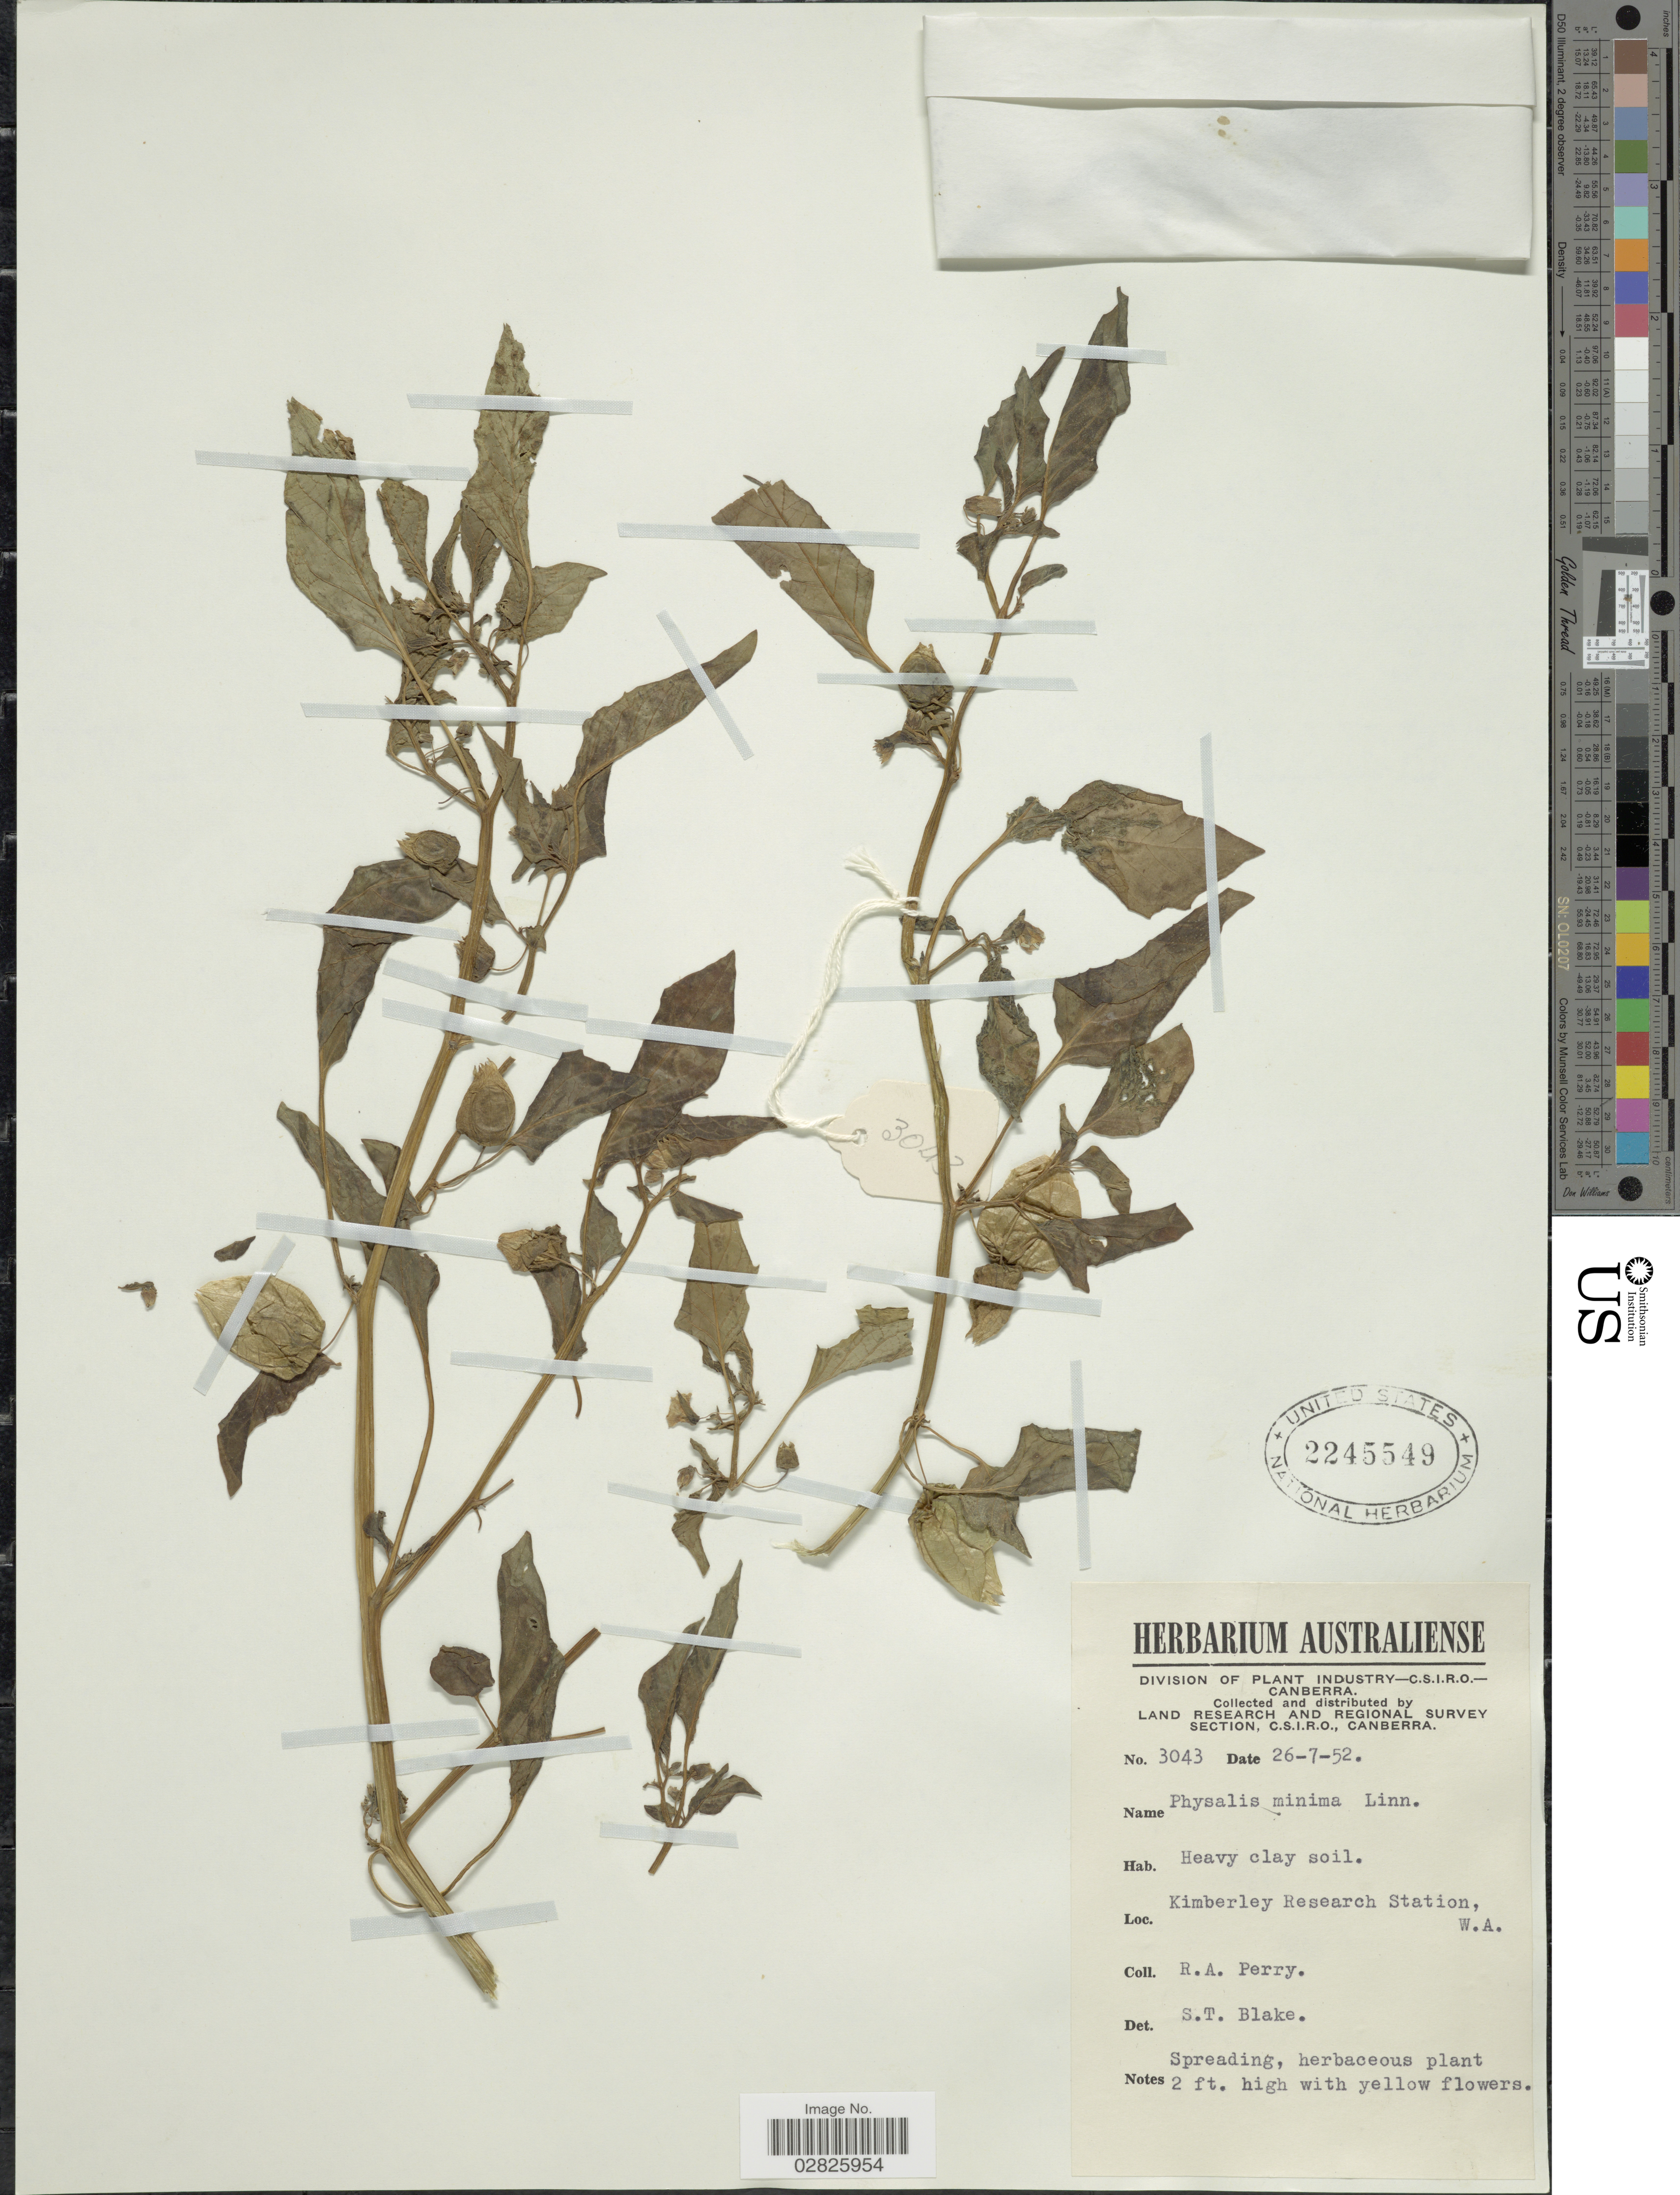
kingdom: Plantae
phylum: Tracheophyta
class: Magnoliopsida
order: Solanales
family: Solanaceae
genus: Physalis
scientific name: Physalis minima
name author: L.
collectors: Perry, R. A.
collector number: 3043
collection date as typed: Transcribed d/m/y: 26/7/52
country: Australia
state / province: Western Australia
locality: Kimberley Research Station, W.A.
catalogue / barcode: US 2245549